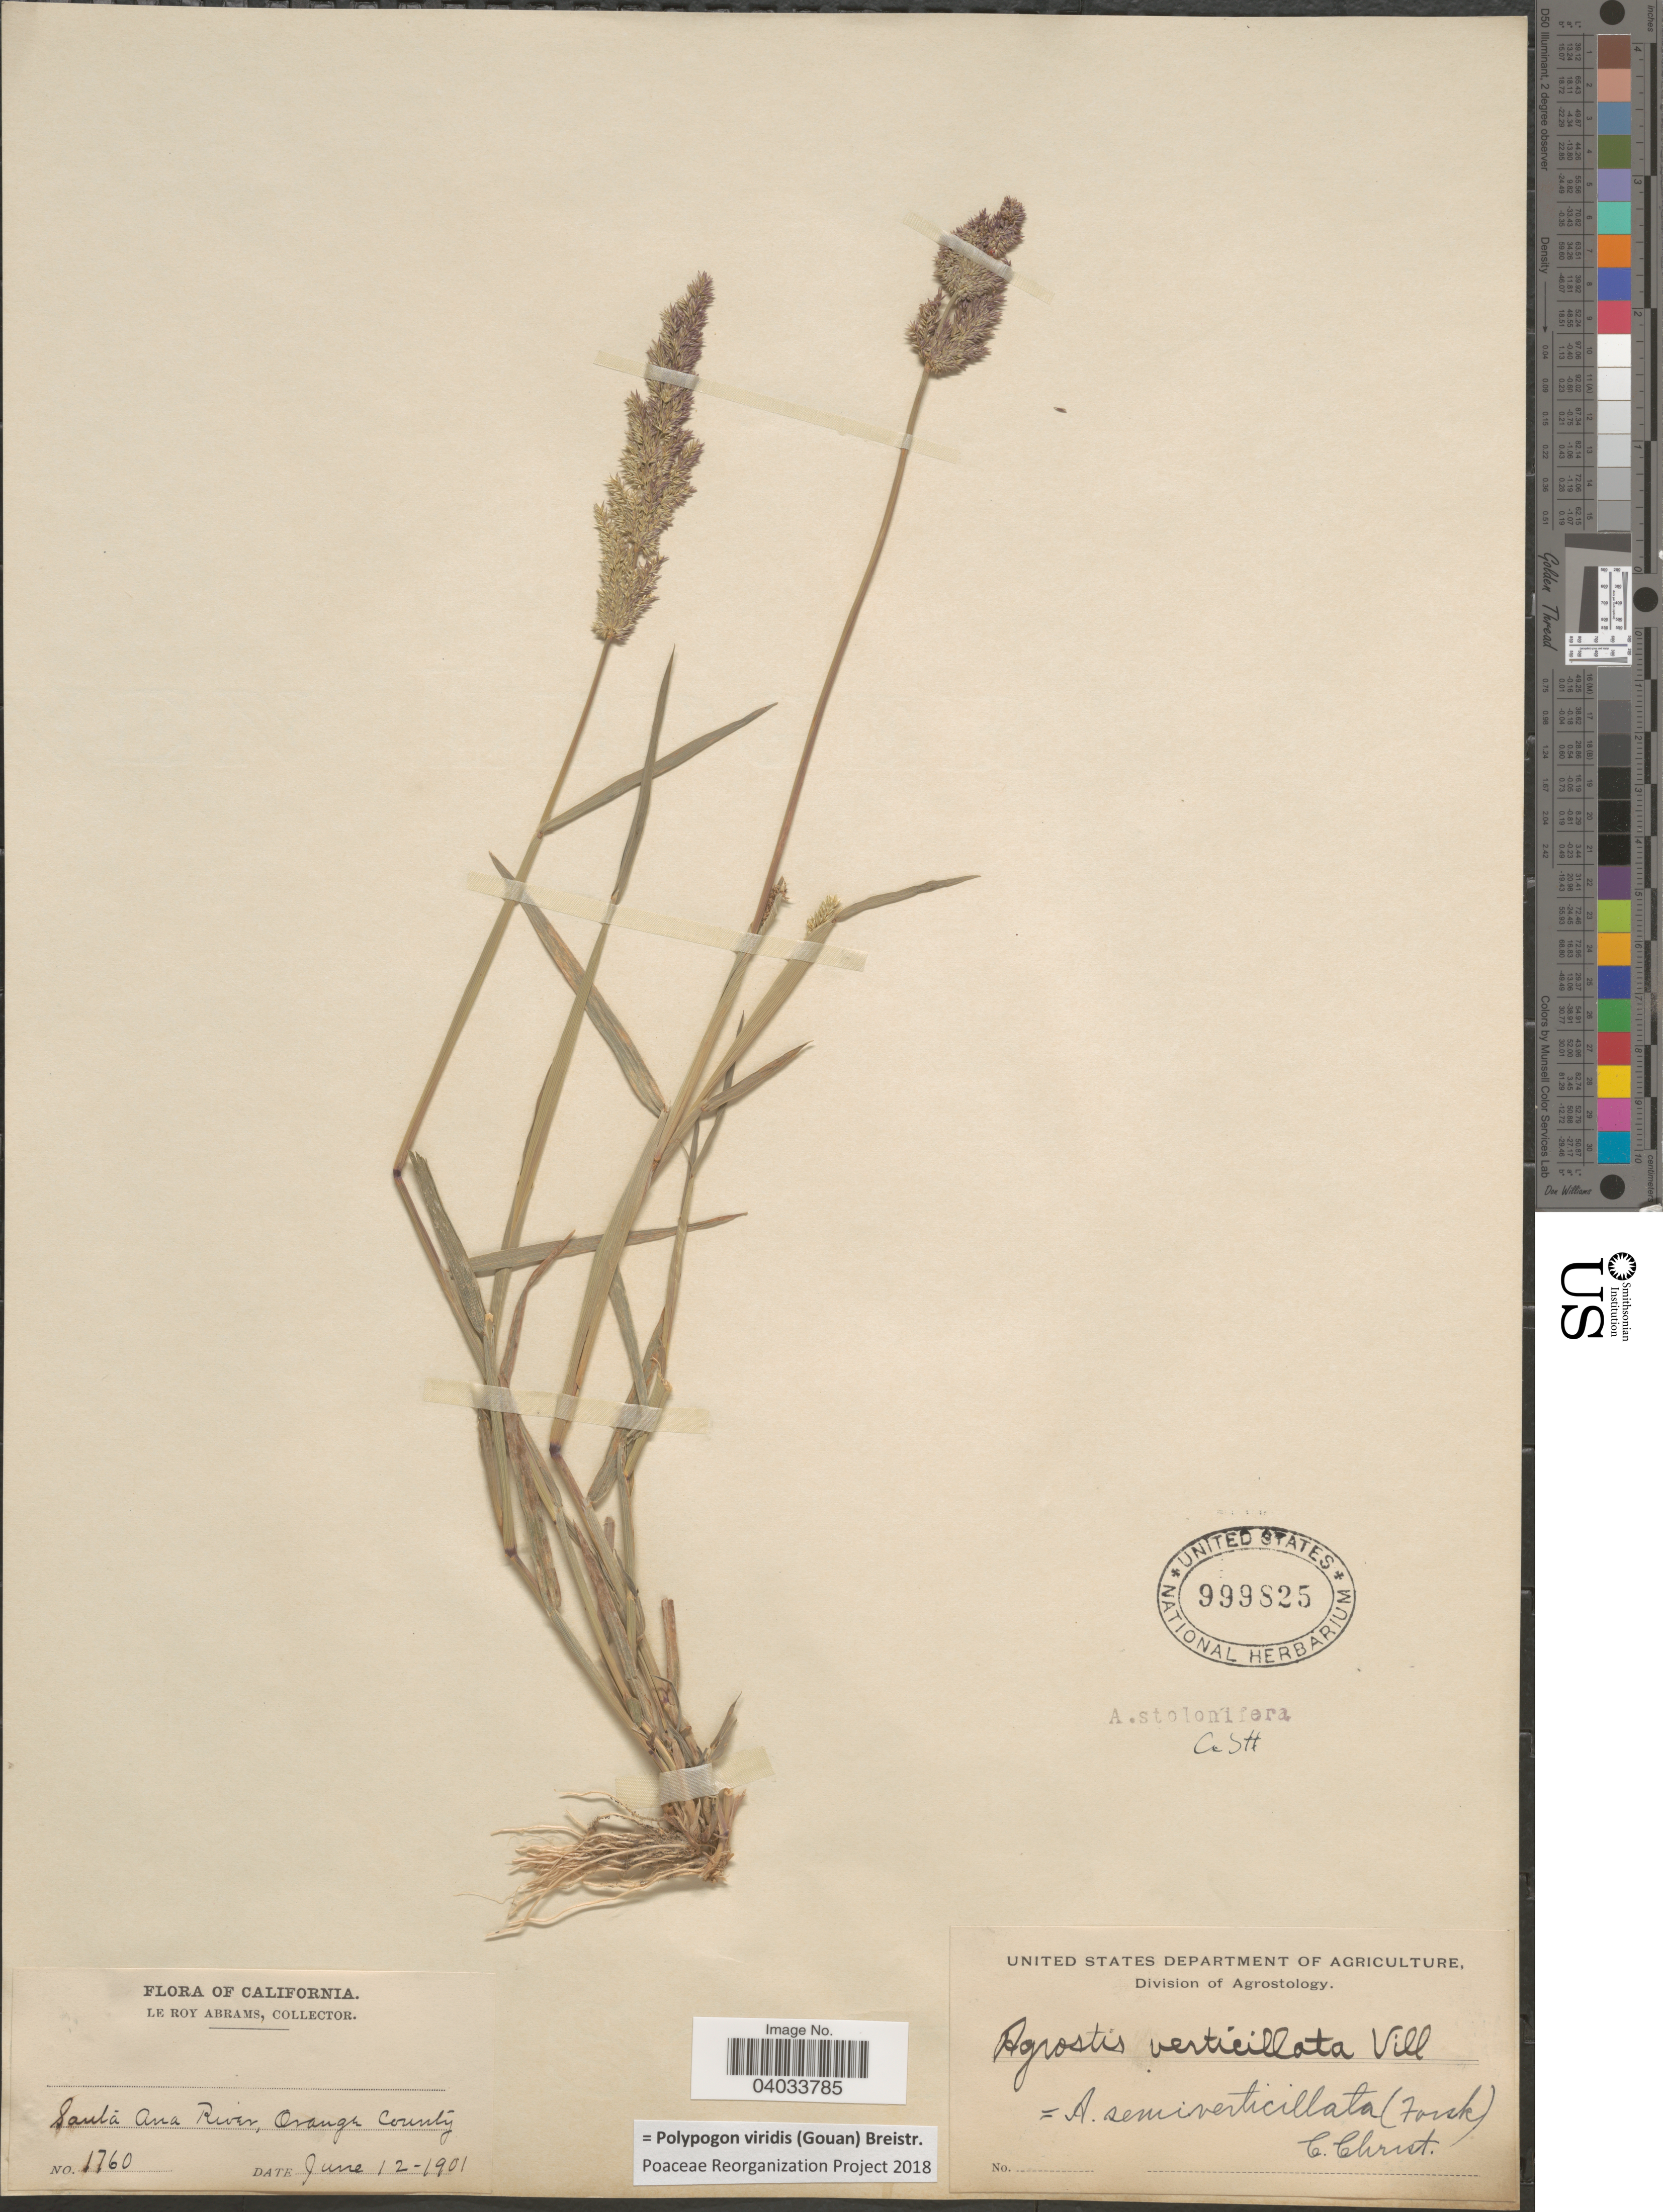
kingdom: Plantae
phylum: Tracheophyta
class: Liliopsida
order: Poales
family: Poaceae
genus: Polypogon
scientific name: Polypogon viridis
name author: (Gouan) Breistroffer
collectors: L. Abrams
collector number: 1760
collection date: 1901-06-12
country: United States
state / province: California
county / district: Orange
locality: Santa Ana River, Orange County.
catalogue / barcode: US 999825